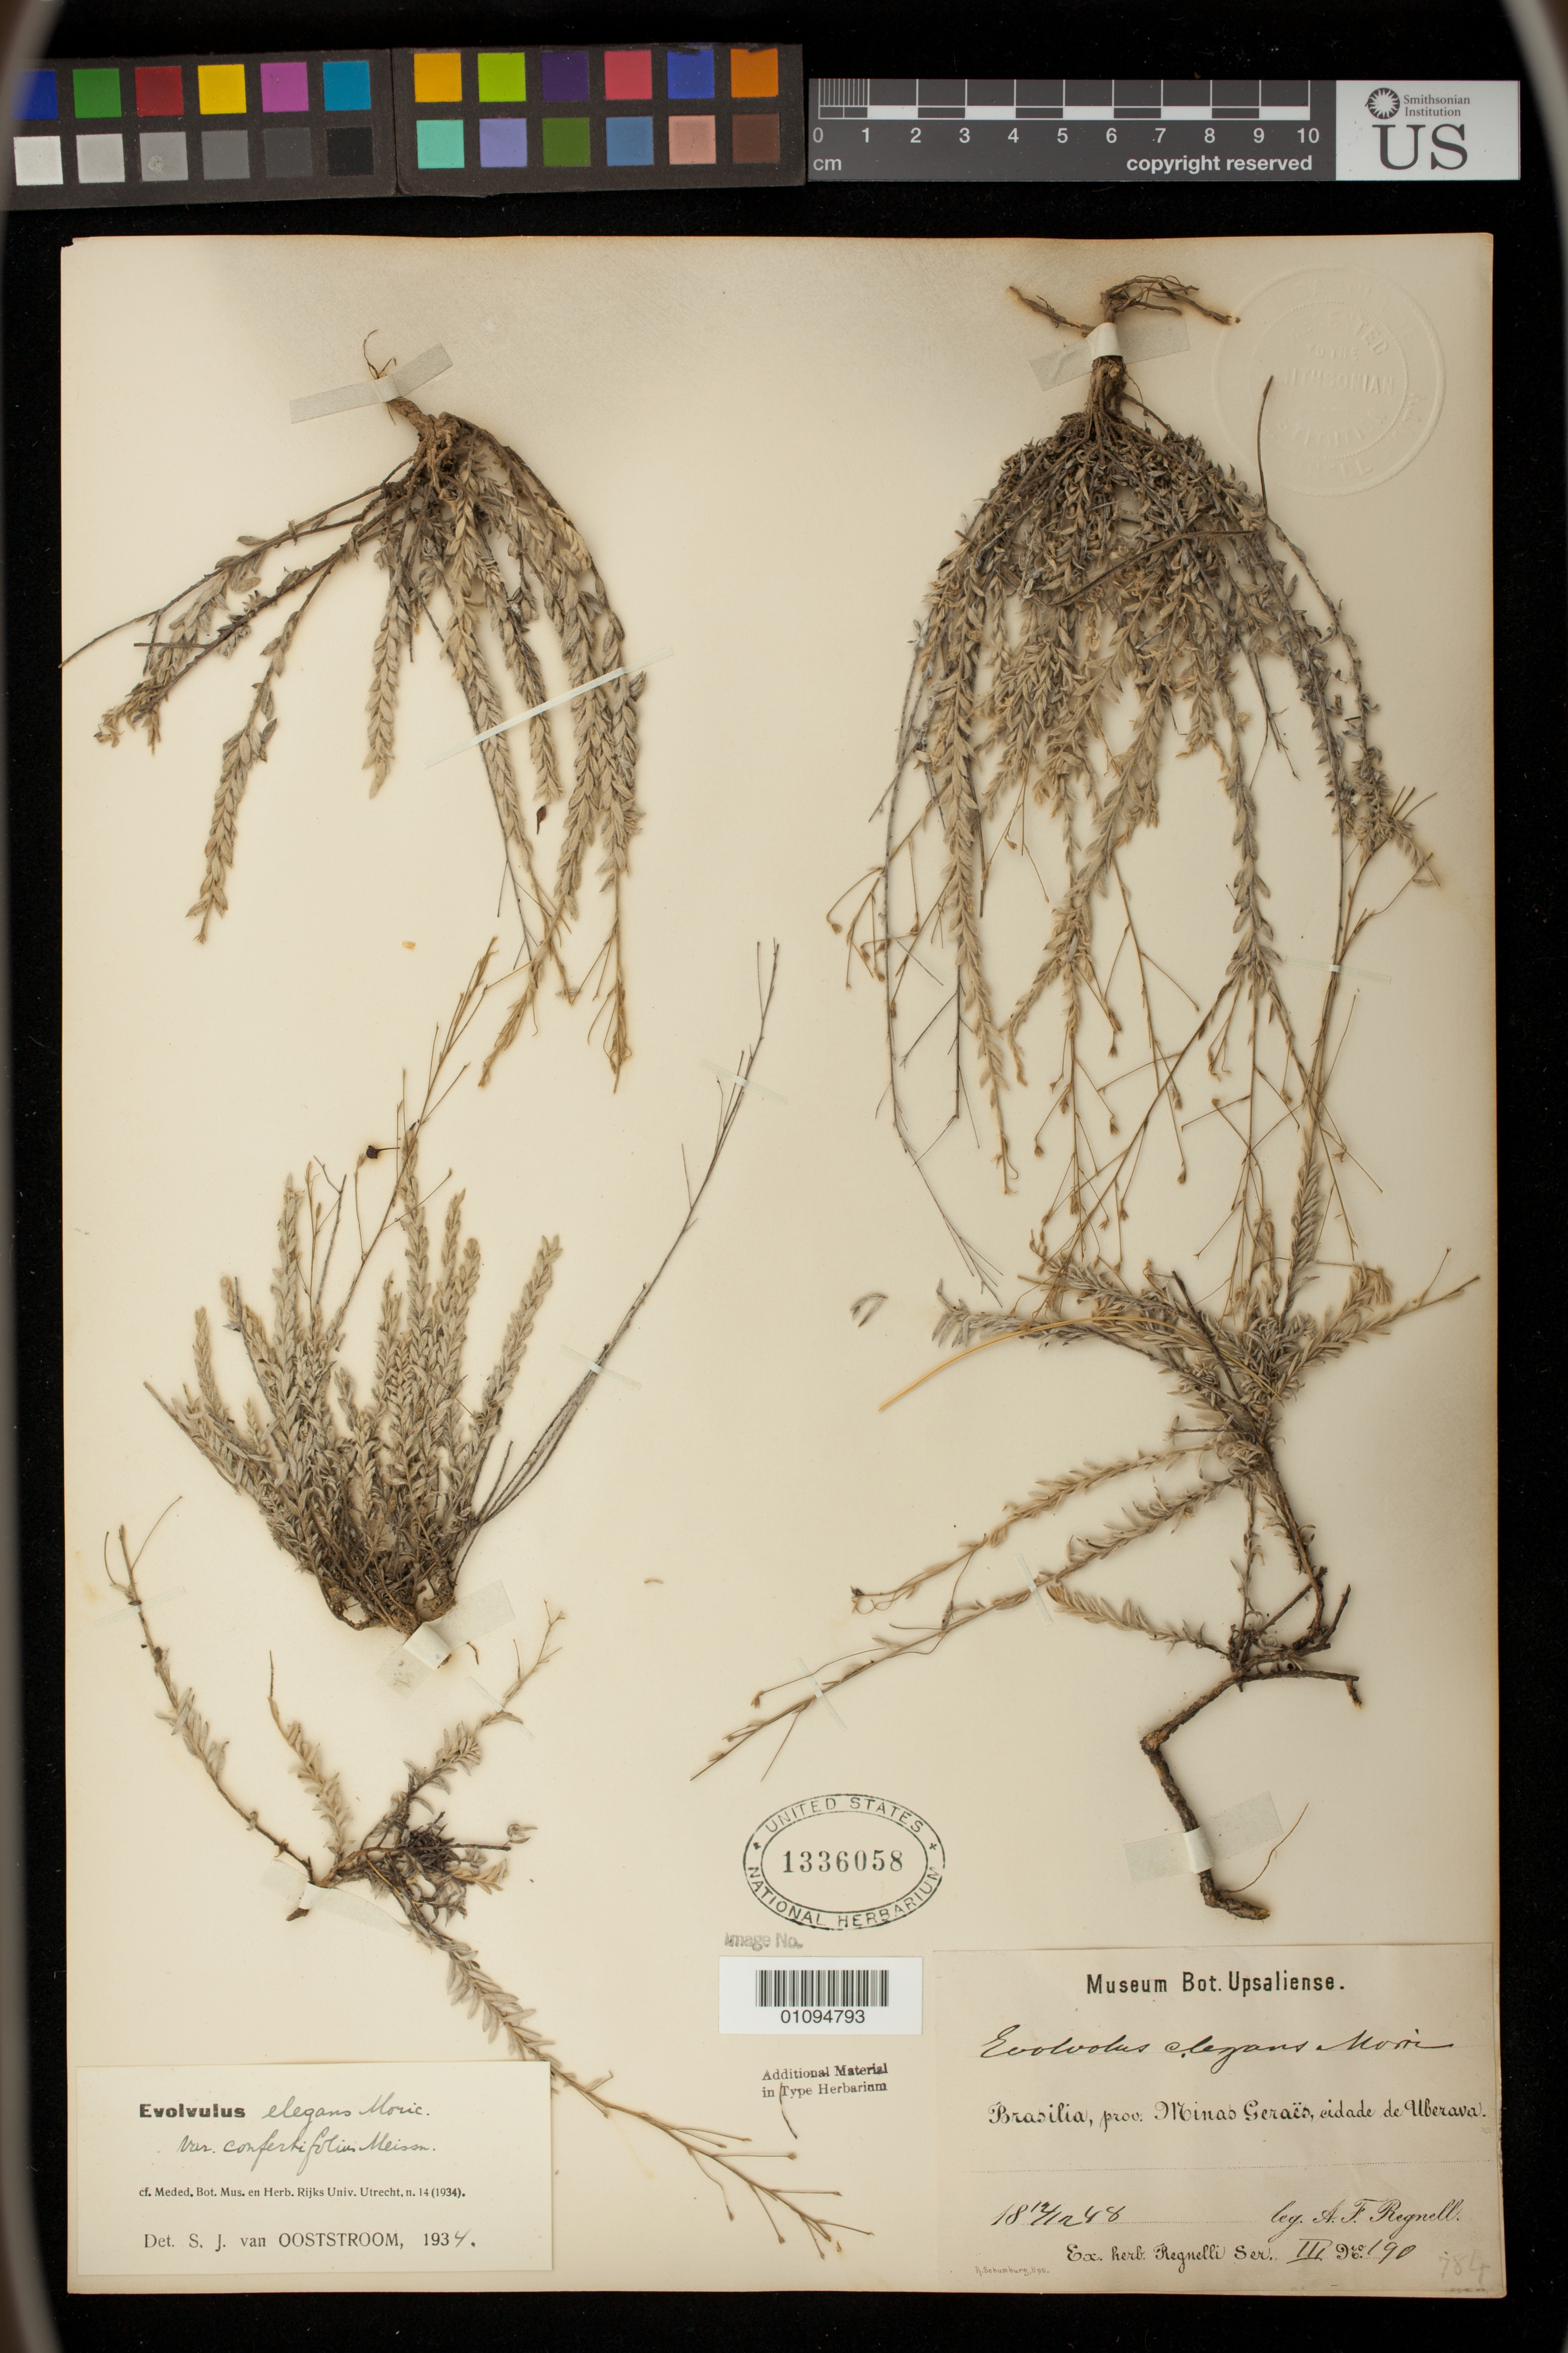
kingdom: Plantae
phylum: Tracheophyta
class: Magnoliopsida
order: Solanales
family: Convolvulaceae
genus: Evolvulus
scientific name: Evolvulus elegans var. confertifolius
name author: Meisn. in Mart.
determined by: Ooststroom, S. J. van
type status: Isotype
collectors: A. F. Regnell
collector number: III 190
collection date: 1848-12-12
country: Brazil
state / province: Minas Gerais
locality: Cidade de Uberava.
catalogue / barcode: US 1336058